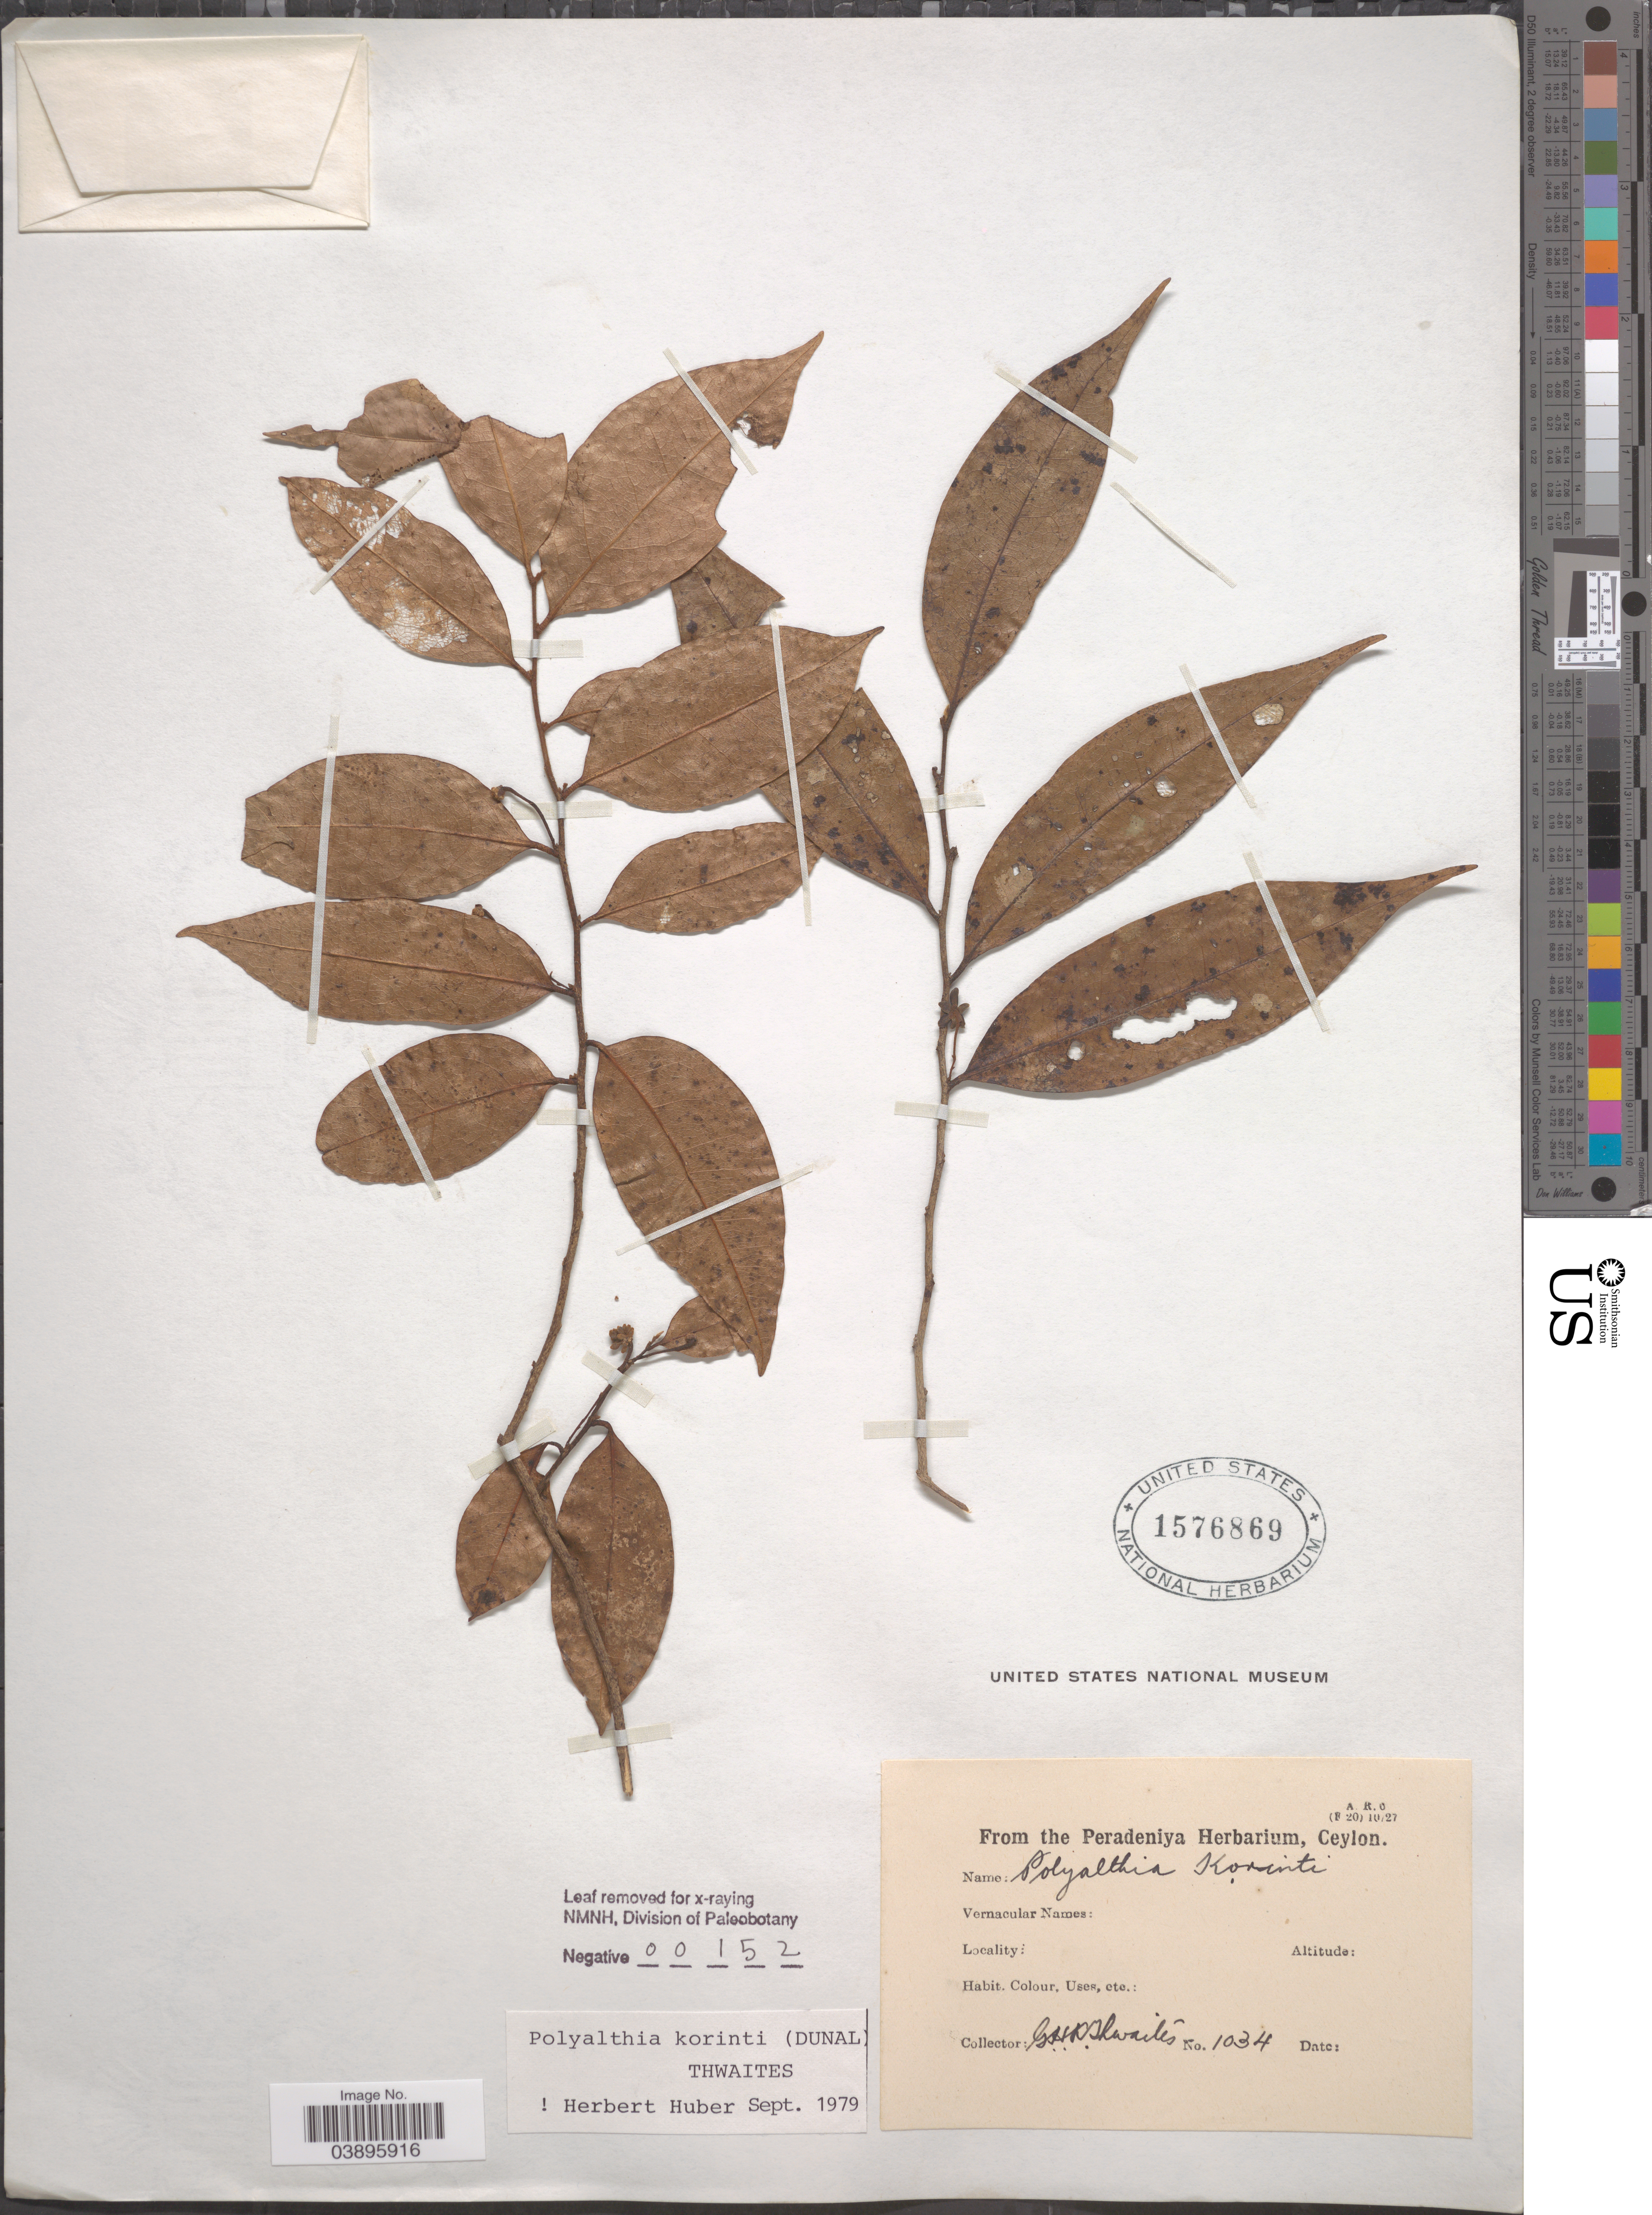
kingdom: Plantae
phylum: Tracheophyta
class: Magnoliopsida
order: Magnoliales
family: Annonaceae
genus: Polyalthia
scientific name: Polyalthia korinti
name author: (Dunal) Thwaites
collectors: G. Ghwailis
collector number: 1034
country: Sri Lanka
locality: Ceylon.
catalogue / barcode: US 1576869